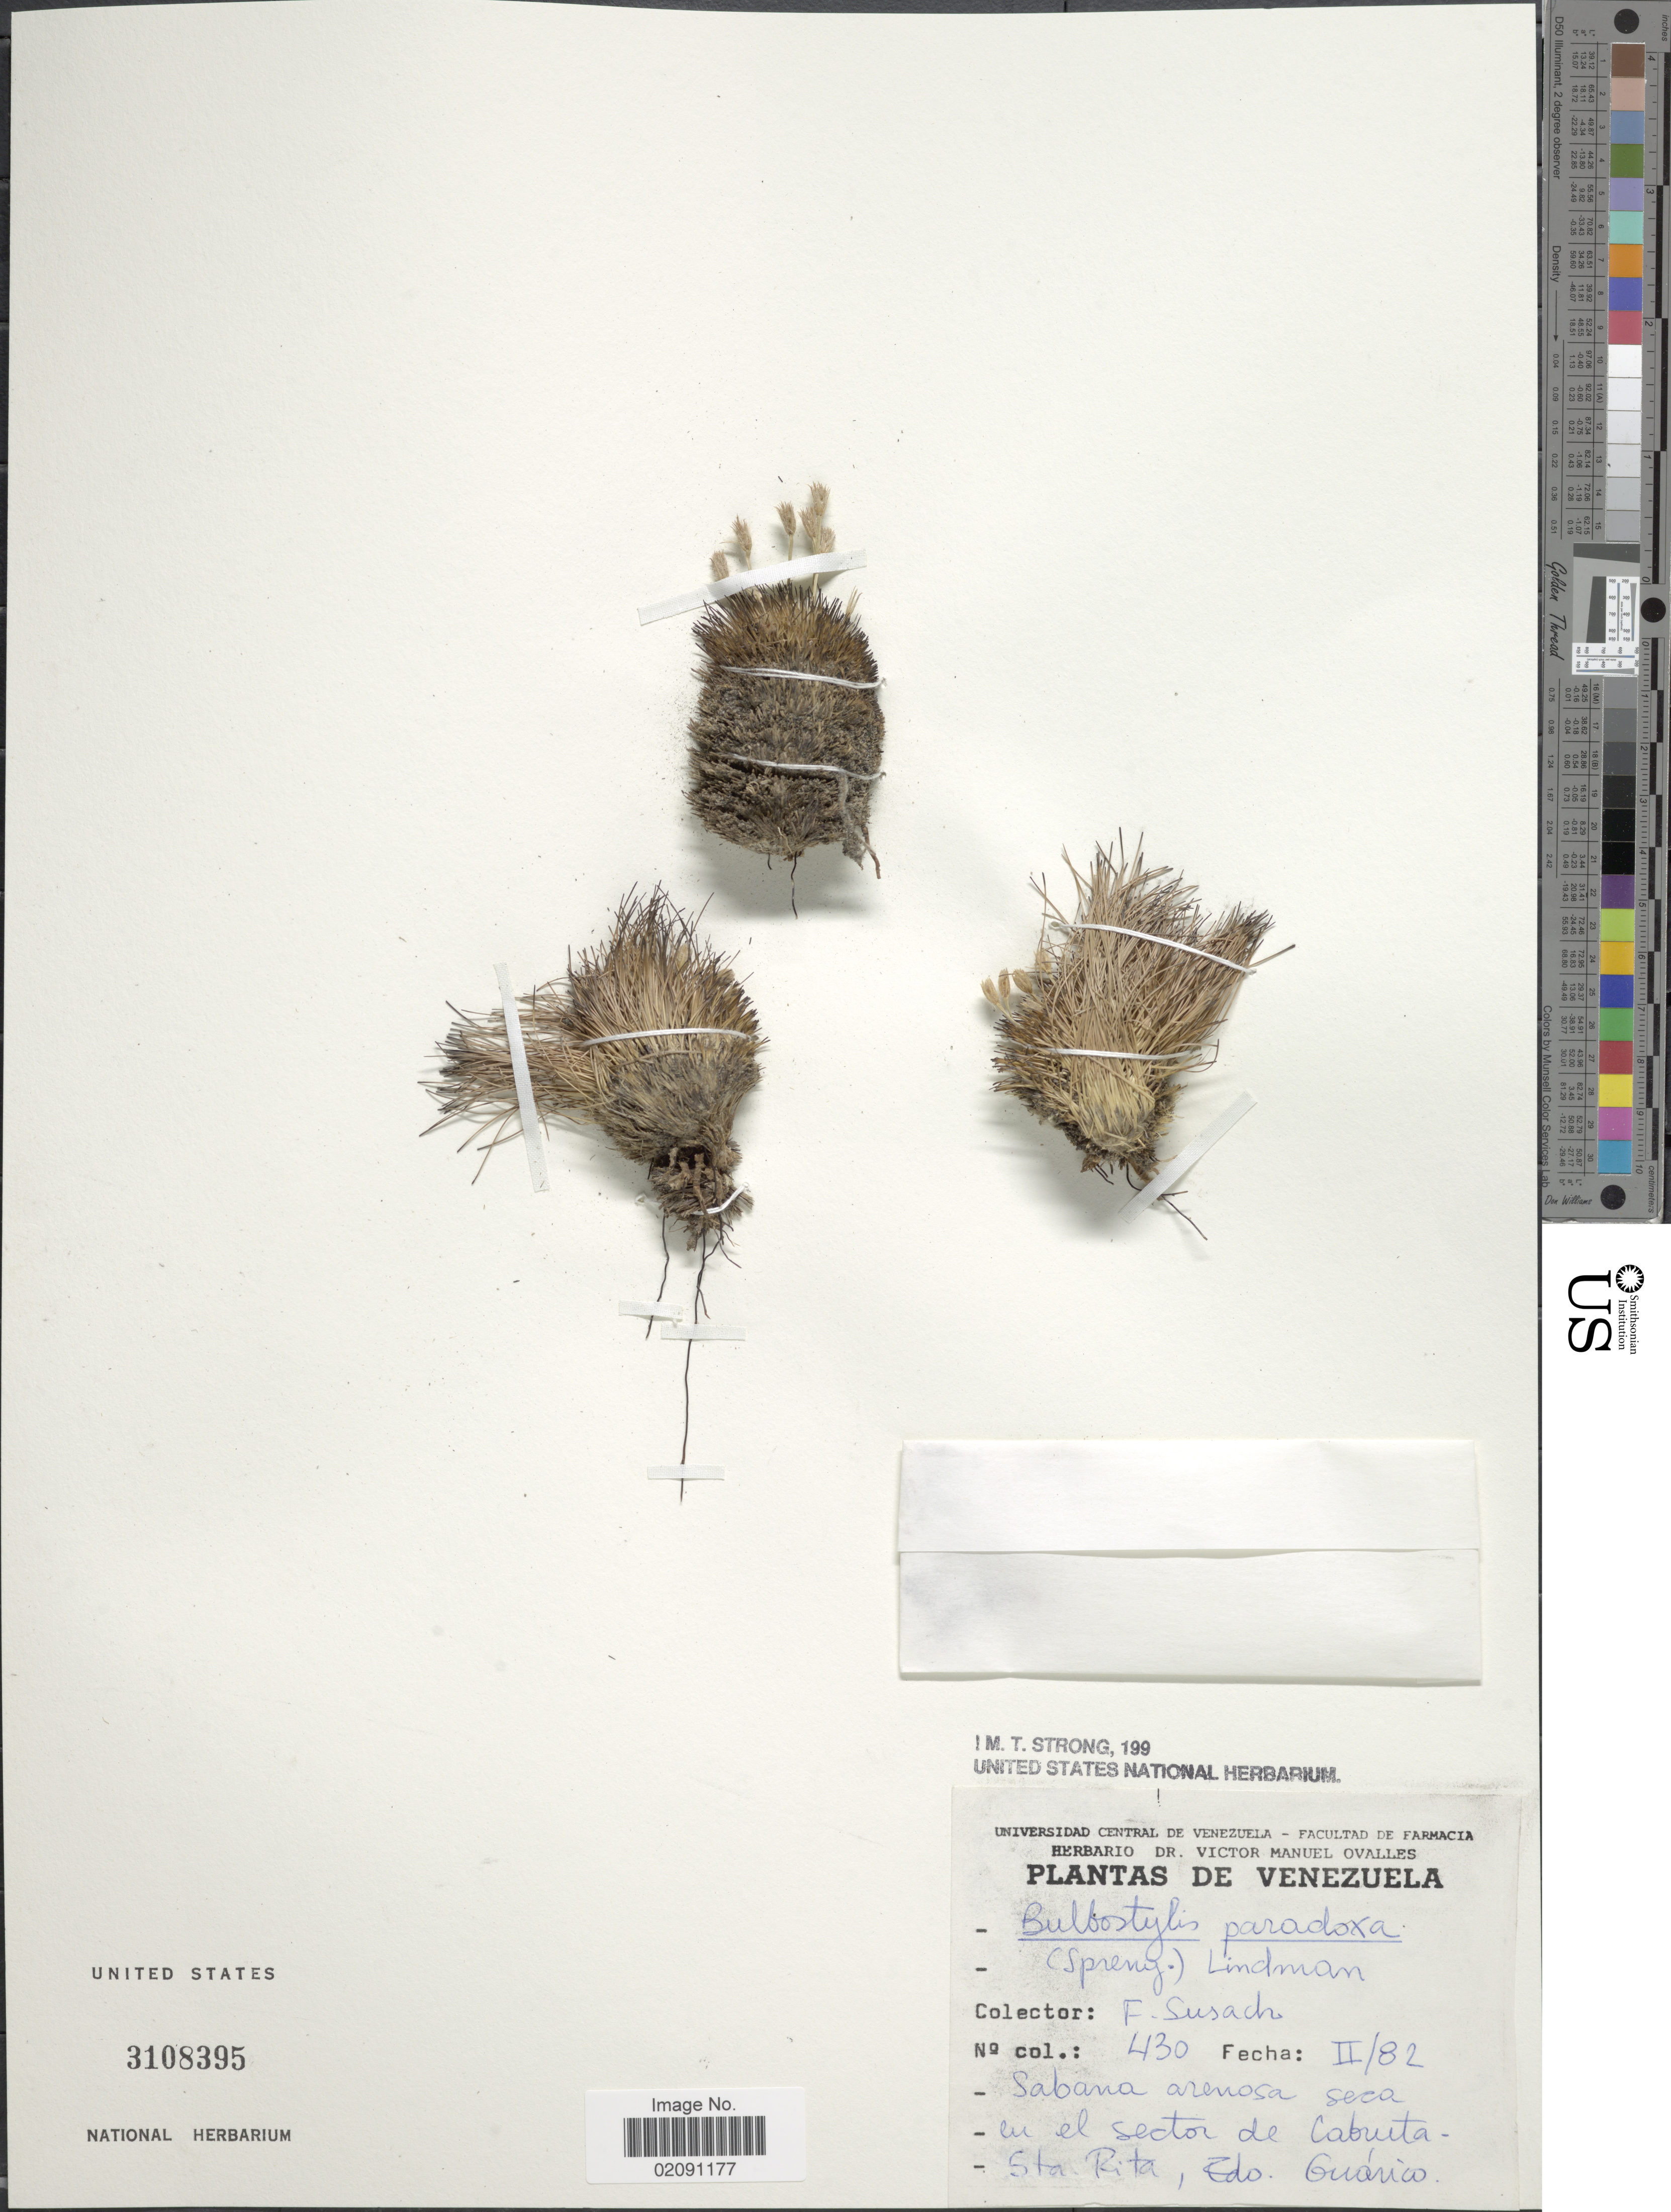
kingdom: Plantae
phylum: Tracheophyta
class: Liliopsida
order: Poales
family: Cyperaceae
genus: Bulbostylis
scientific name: Bulbostylis paradoxa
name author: (Spreng.) Lindm.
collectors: F. Susach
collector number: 430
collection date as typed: Transcribed d/m/y: /2/82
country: Venezuela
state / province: Guárico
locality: Sabana arenosa seca en el sector de Cabruta, Sta. Rita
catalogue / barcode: US 3108395